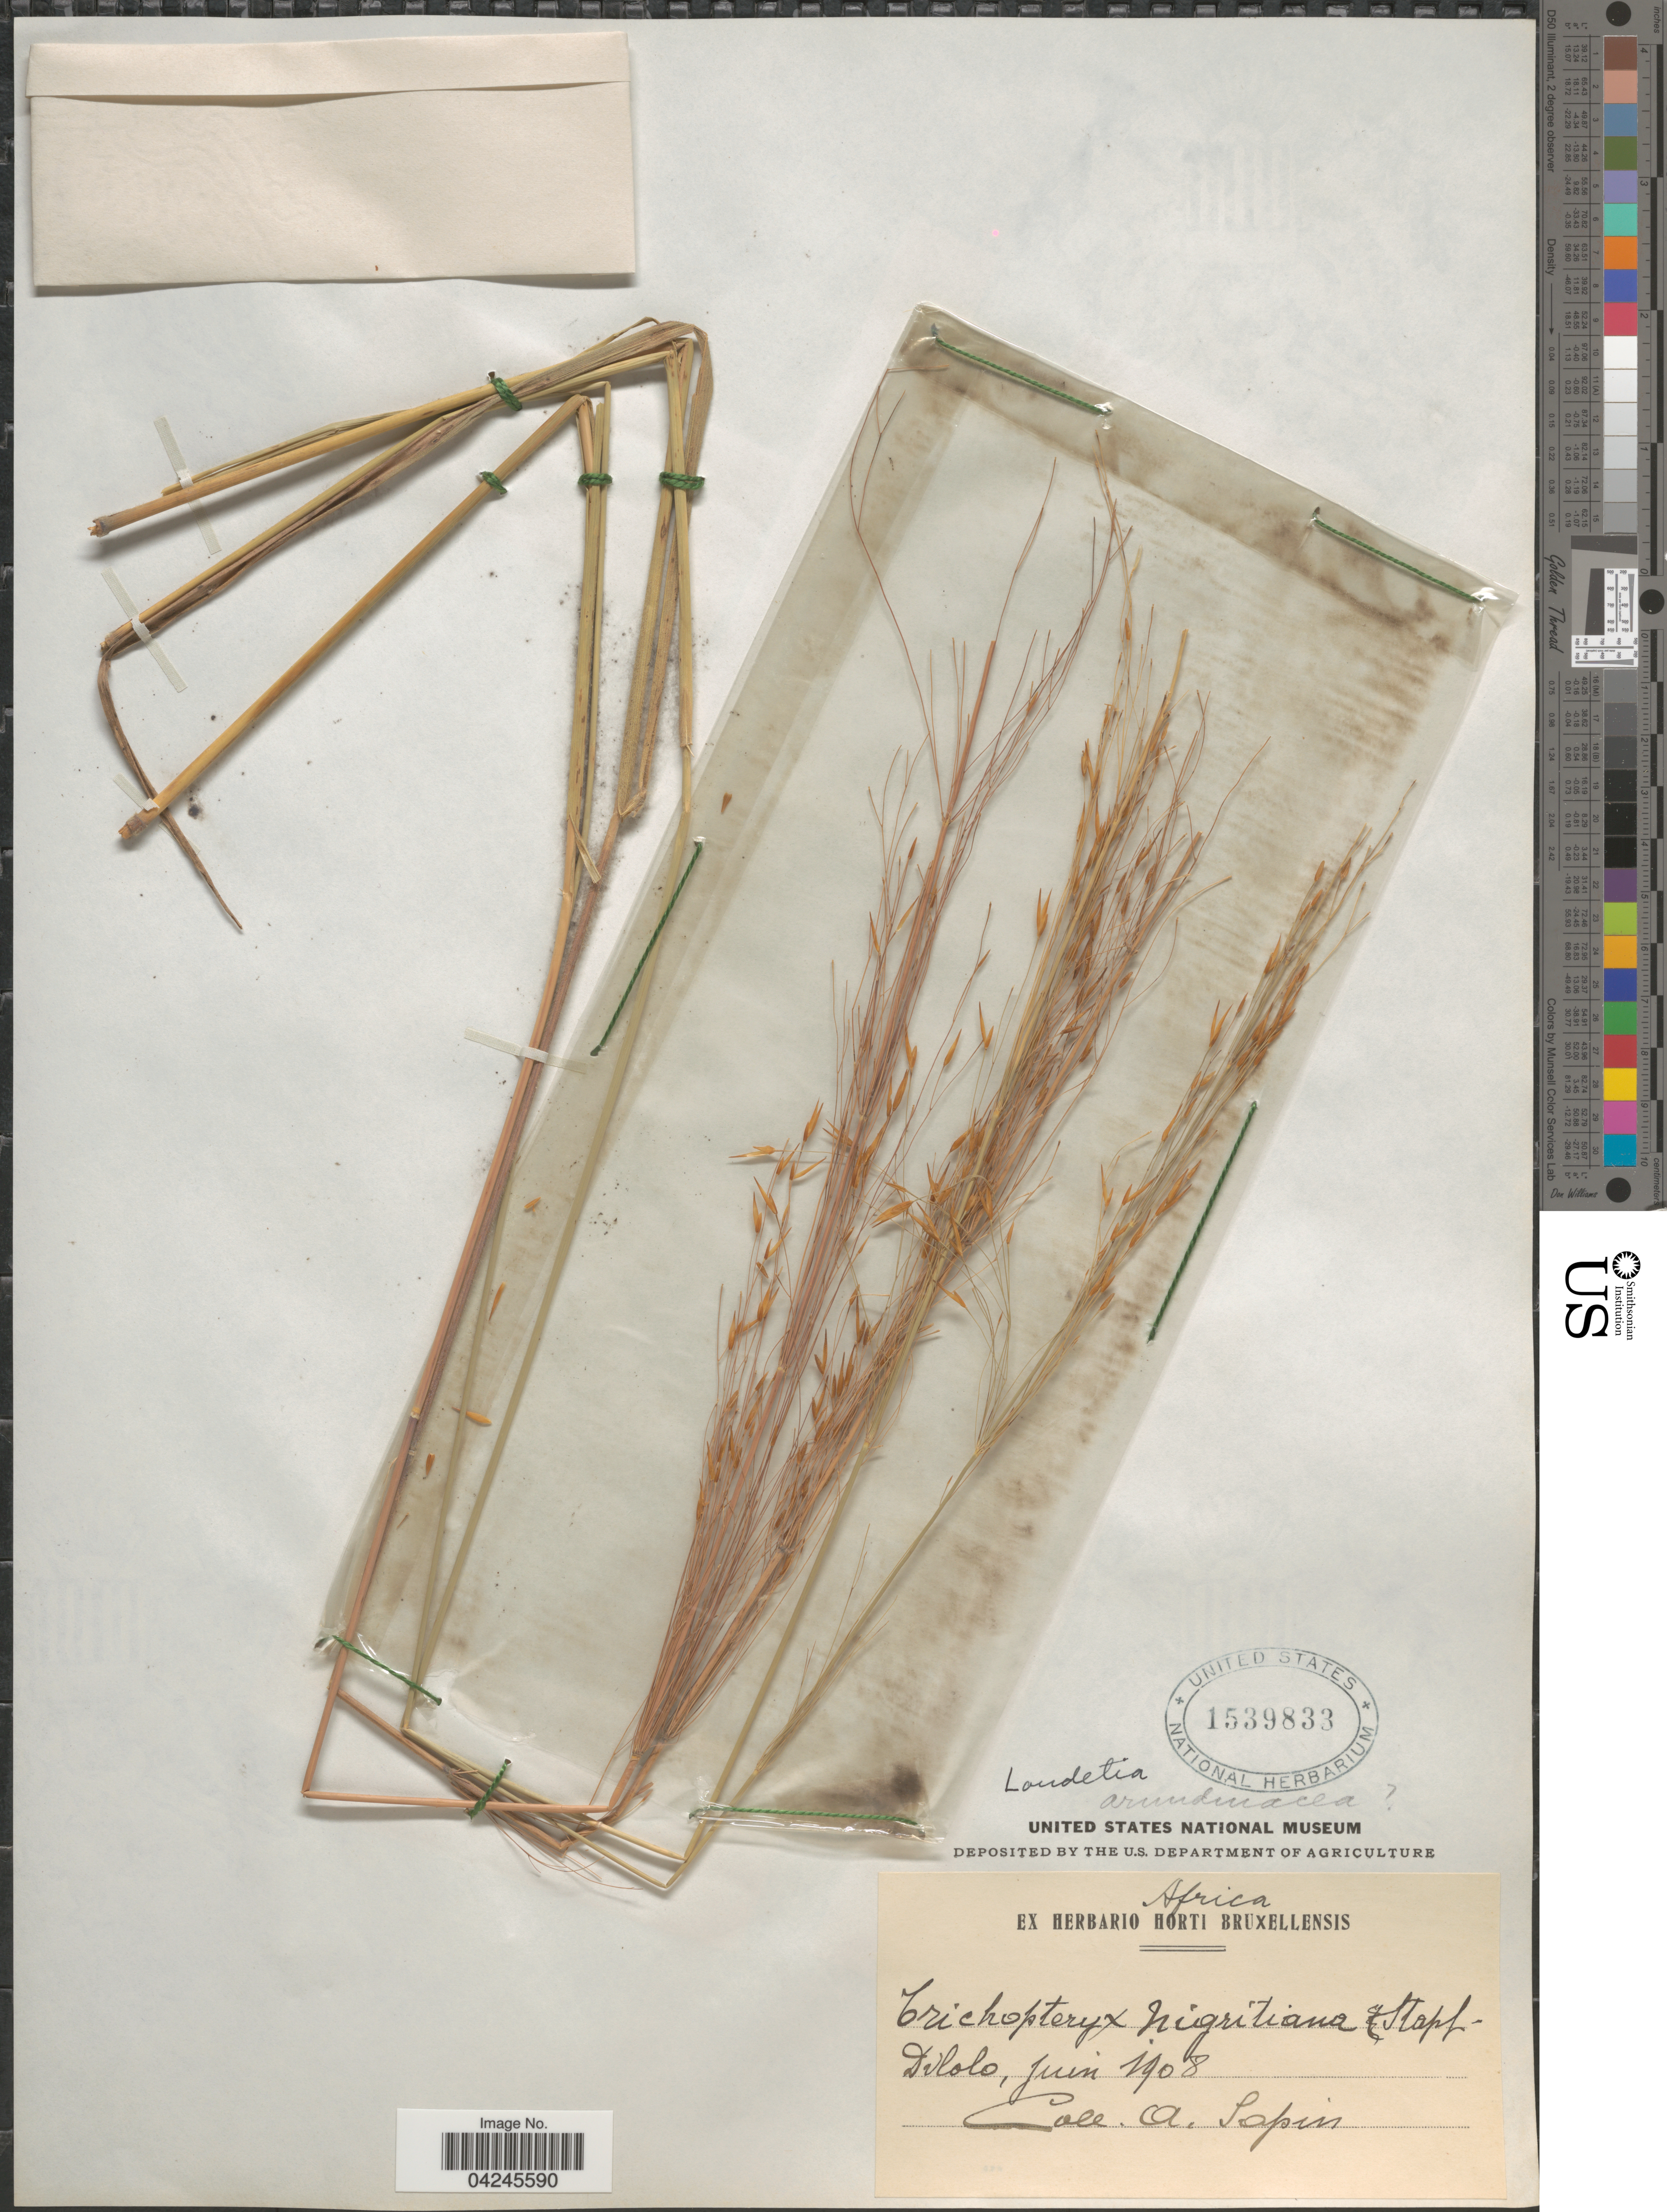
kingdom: Plantae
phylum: Tracheophyta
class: Liliopsida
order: Poales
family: Poaceae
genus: Loudetia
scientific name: Loudetia arundinacea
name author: (Hochst. ex A. Rich.) Steud.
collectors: A. Sapin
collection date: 1908-06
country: Congo, Democratic Republic of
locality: Africa. Dilolo.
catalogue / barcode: US 1539833